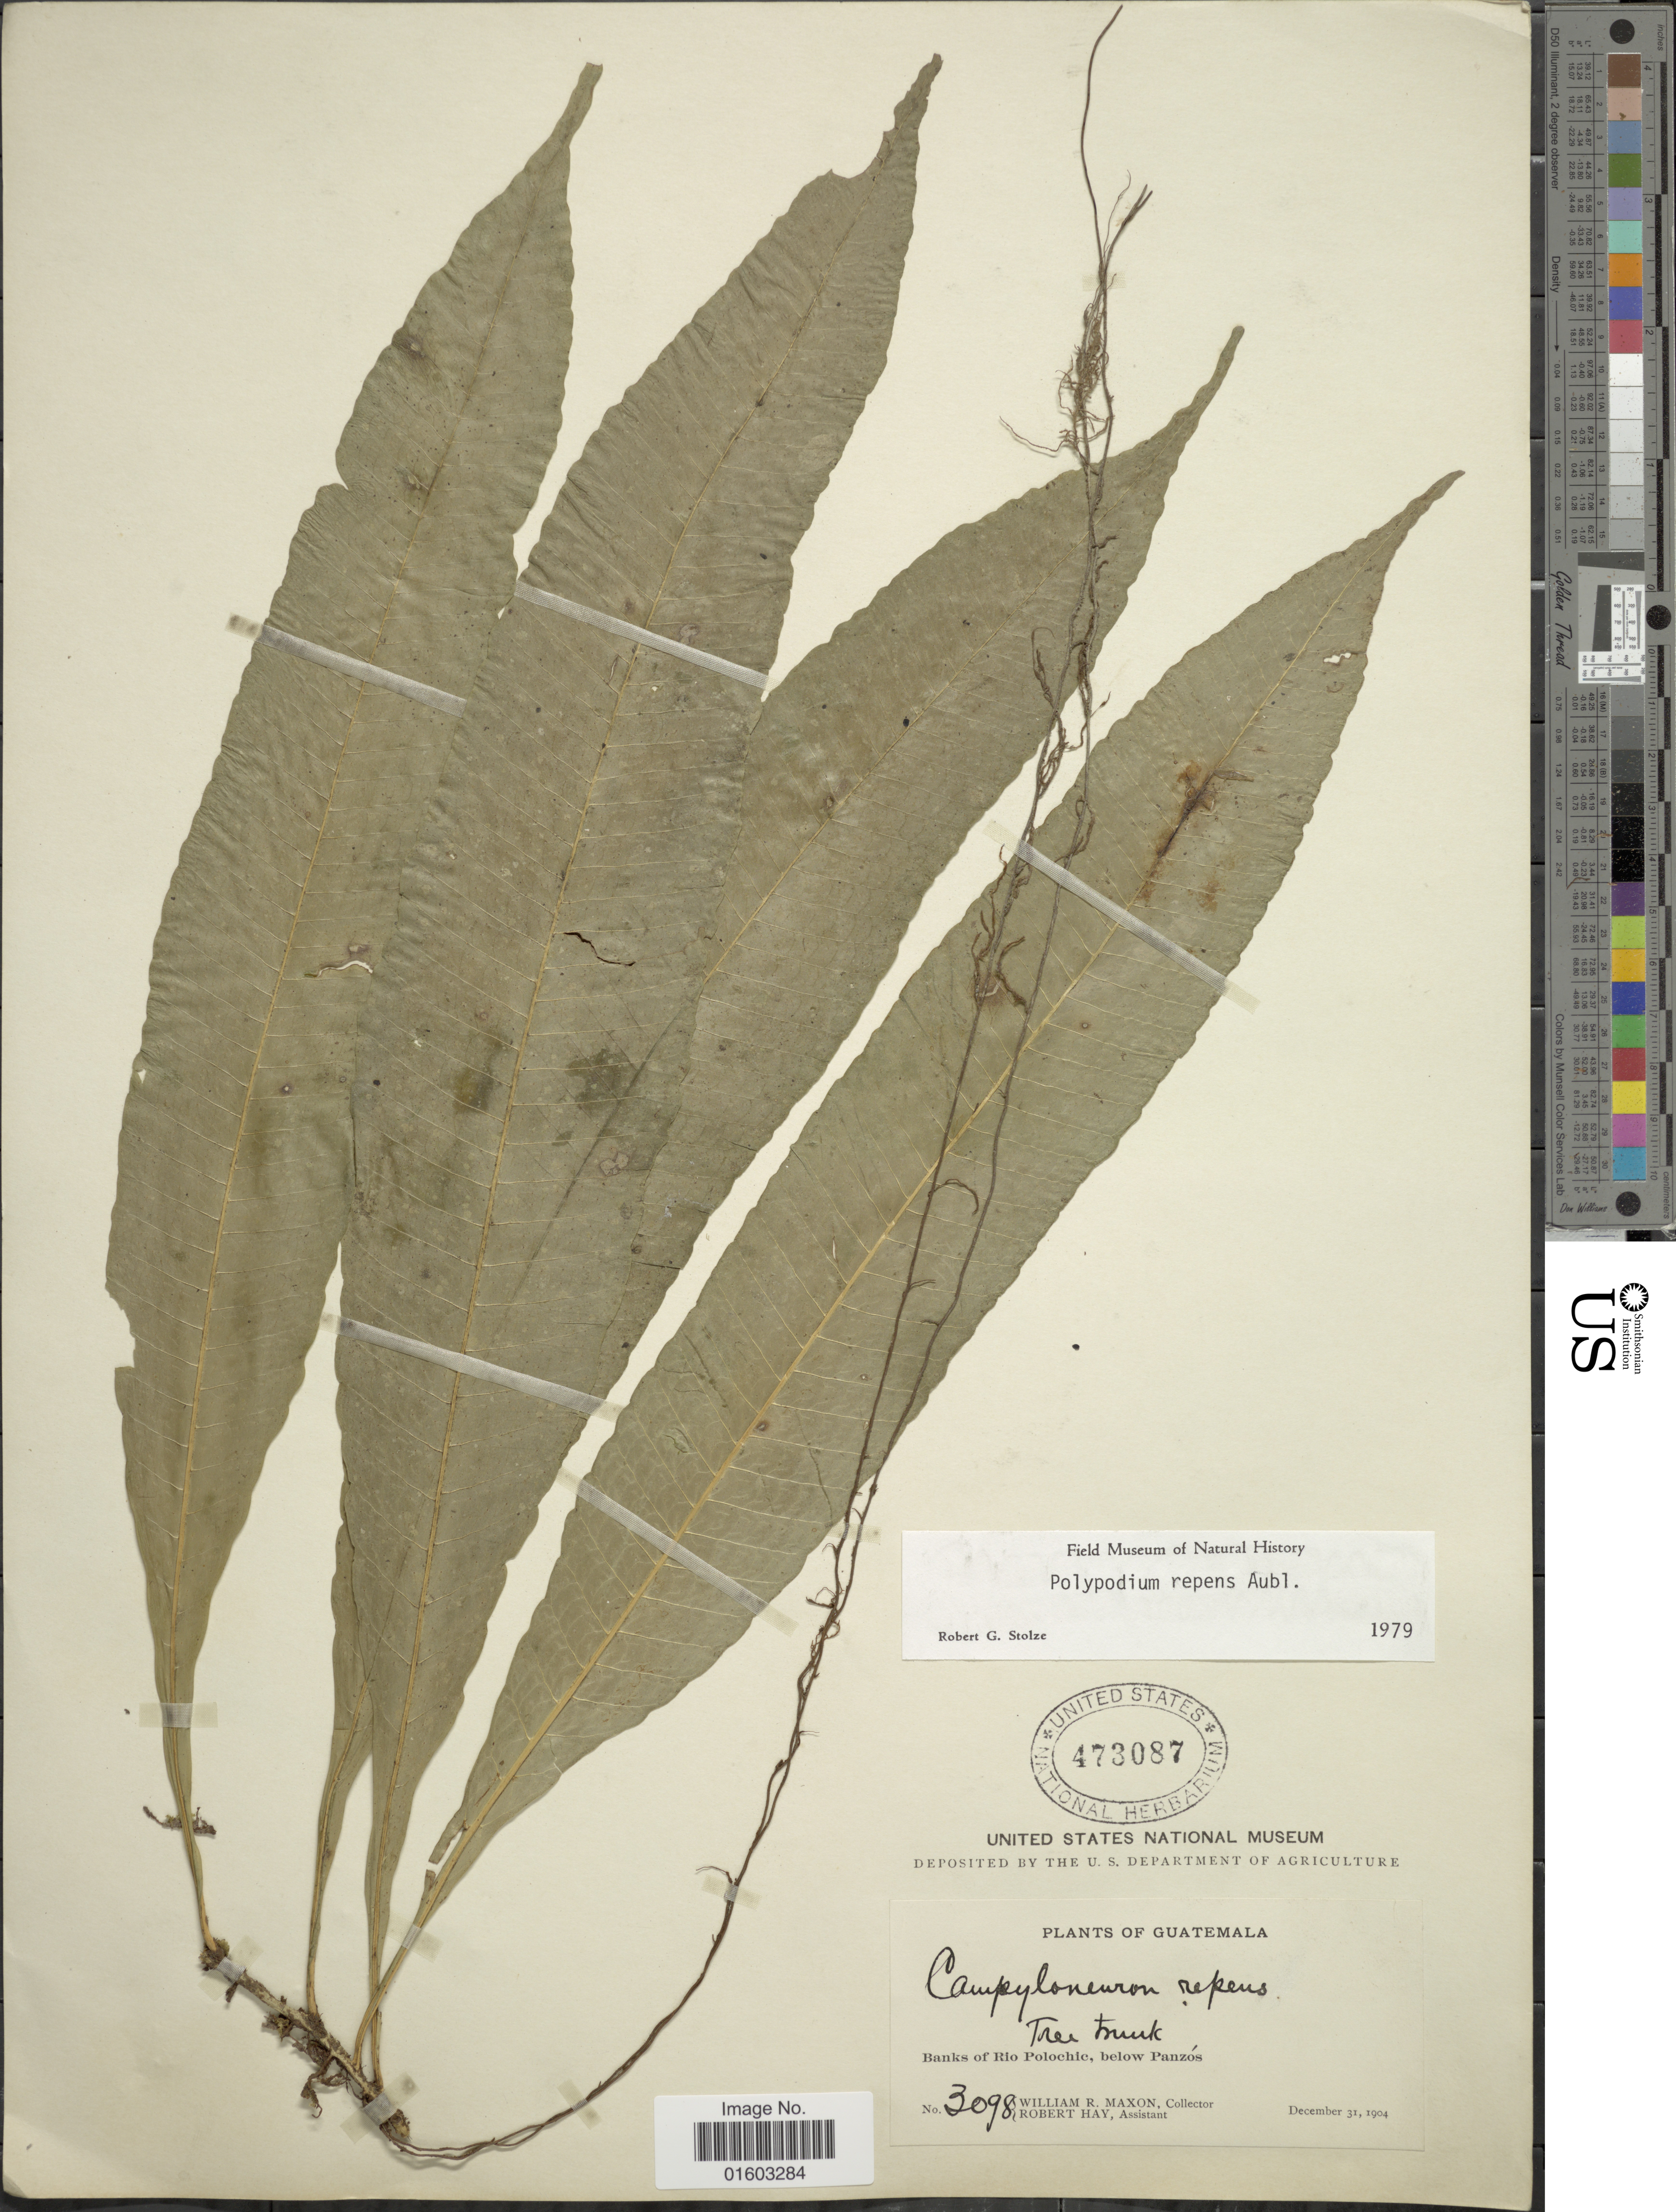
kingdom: Plantae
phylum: Tracheophyta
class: Polypodiopsida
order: Polypodiales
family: Polypodiaceae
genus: Campyloneurum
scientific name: Campyloneurum repens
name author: (Aubl.) C. Presl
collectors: W. R. Maxon & R. H. Hay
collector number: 3098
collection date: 1904-12-31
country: Guatemala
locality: Banks of Rio Polochic, below Panzos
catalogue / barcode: US 473087